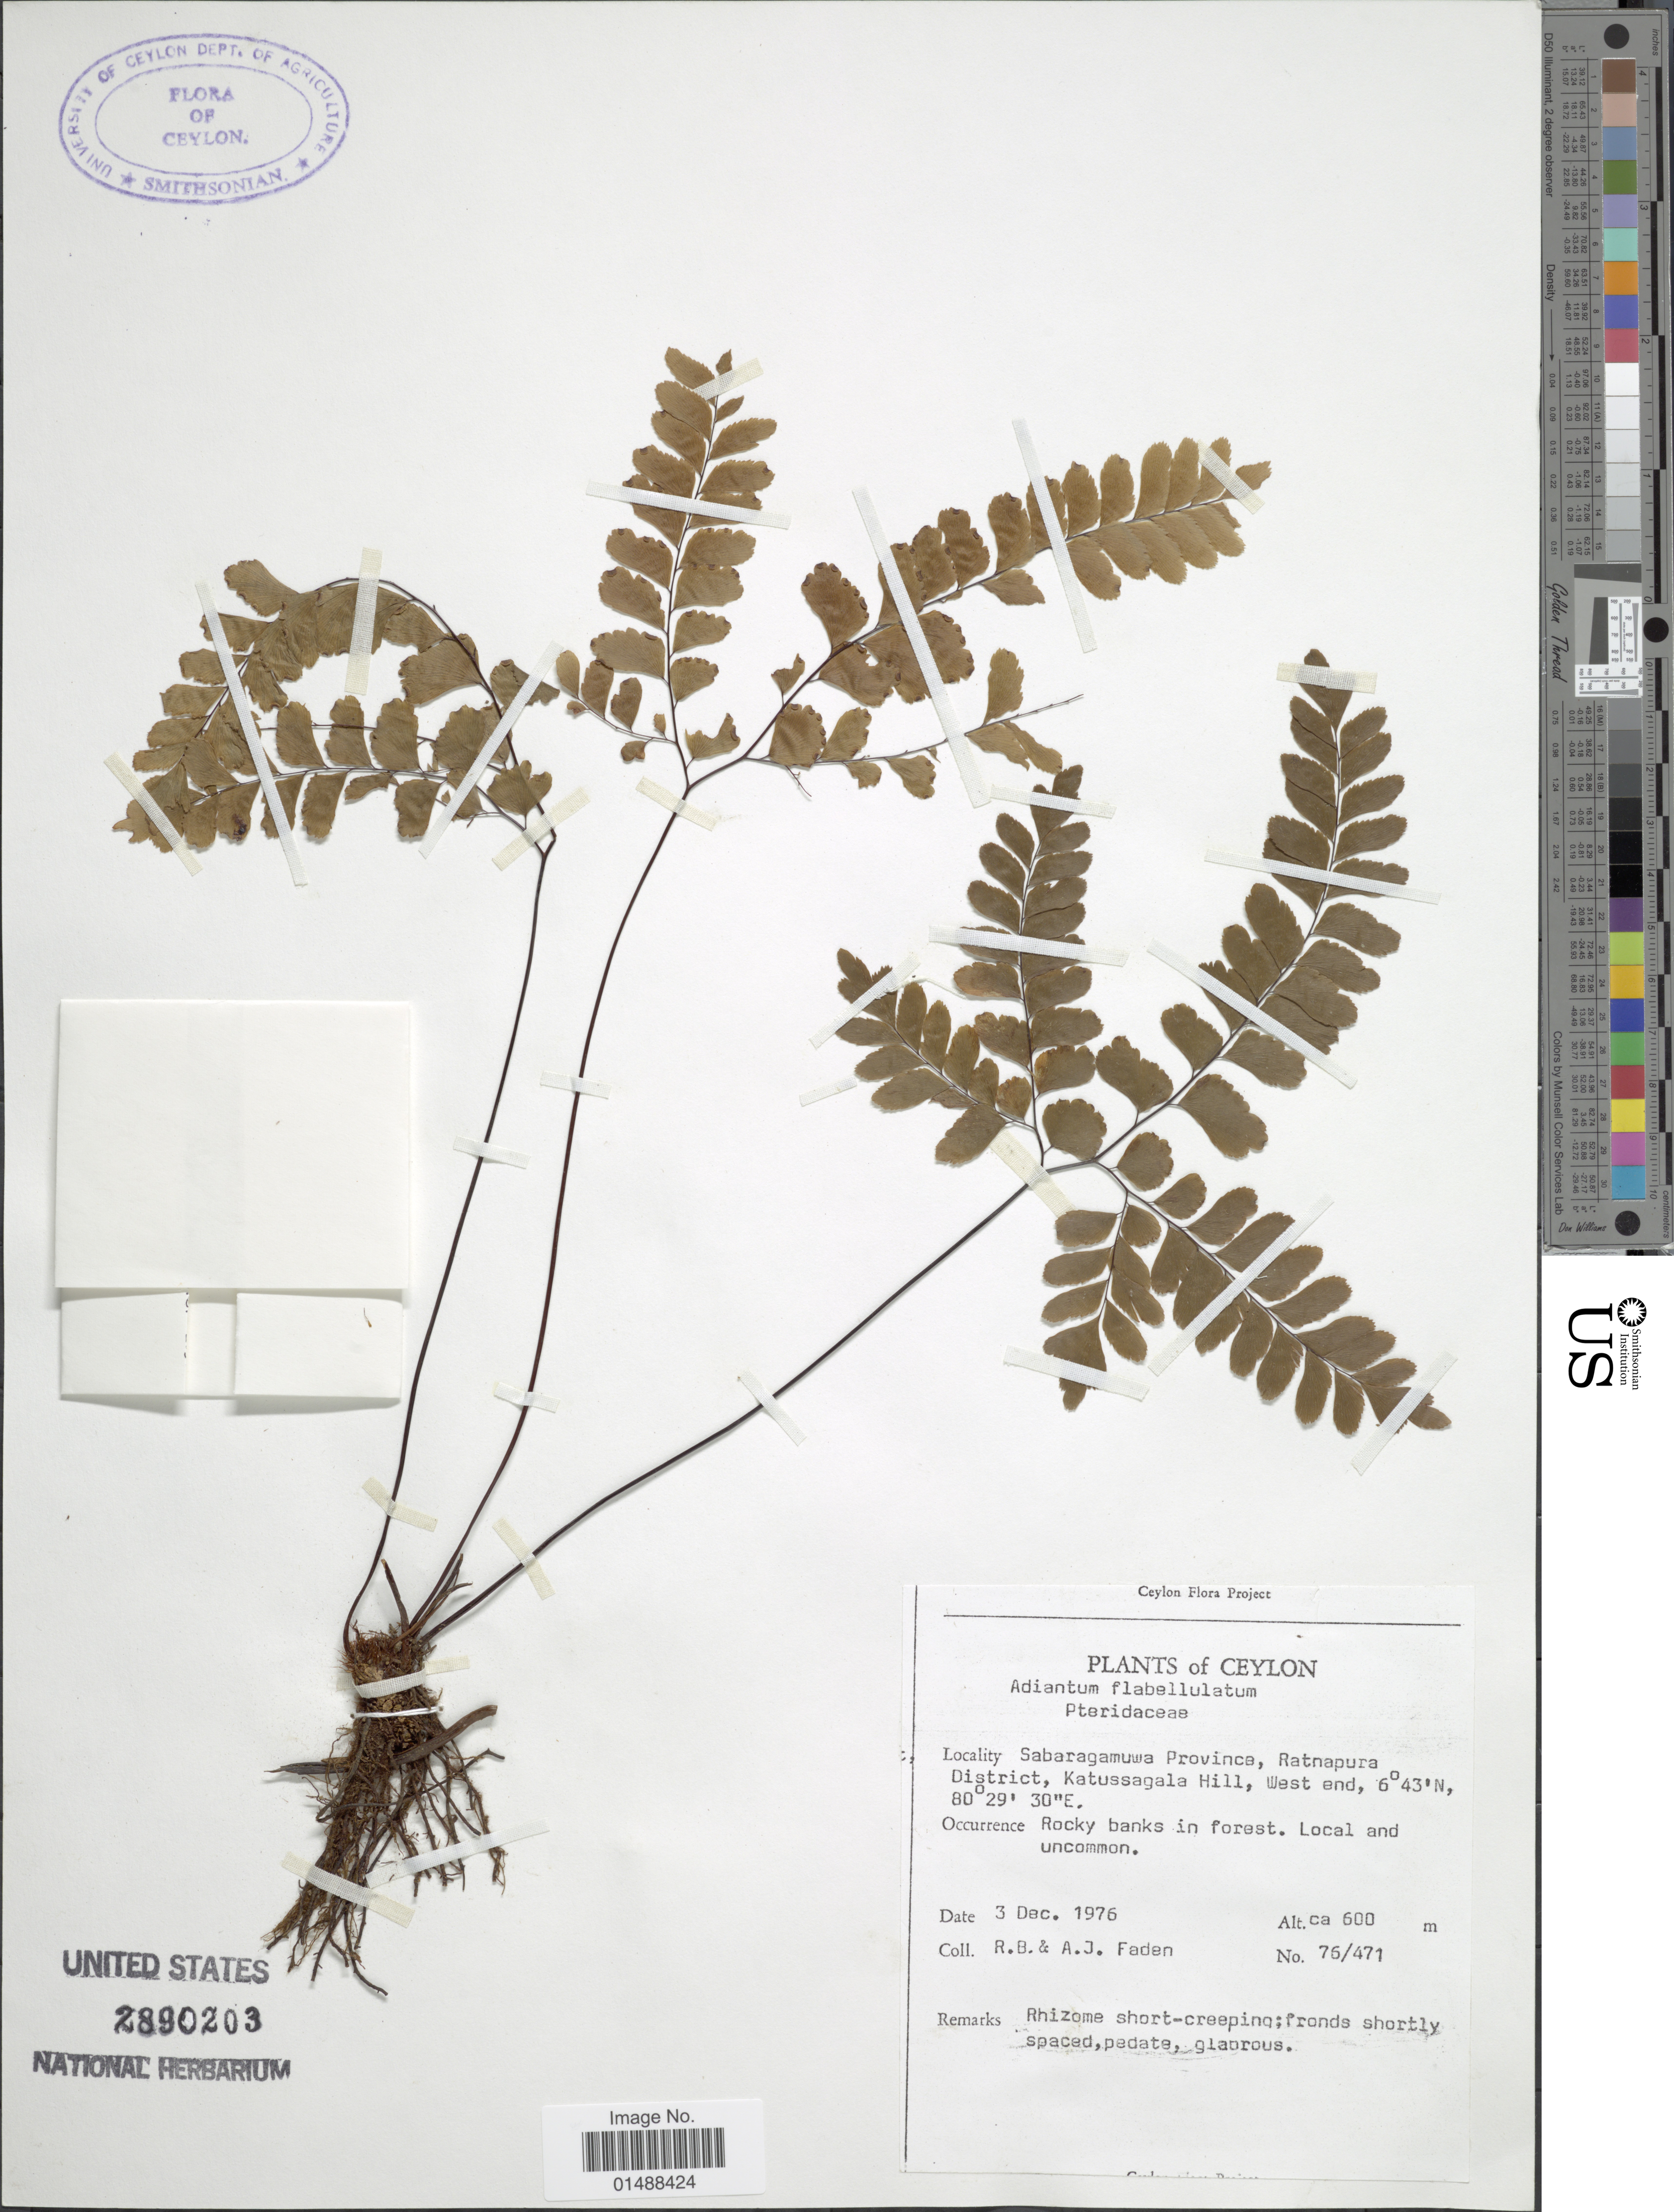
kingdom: Plantae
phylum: Tracheophyta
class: Polypodiopsida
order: Polypodiales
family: Pteridaceae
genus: Adiantum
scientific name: Adiantum flabellulatum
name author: L.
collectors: R. B. Faden & A. J. Faden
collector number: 76/471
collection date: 1976-12-03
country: Sri Lanka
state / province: Sabaragamuwa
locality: Ceylon, Ratnapura, District Katussagala Hill, West end.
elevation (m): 600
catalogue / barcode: US 2890203